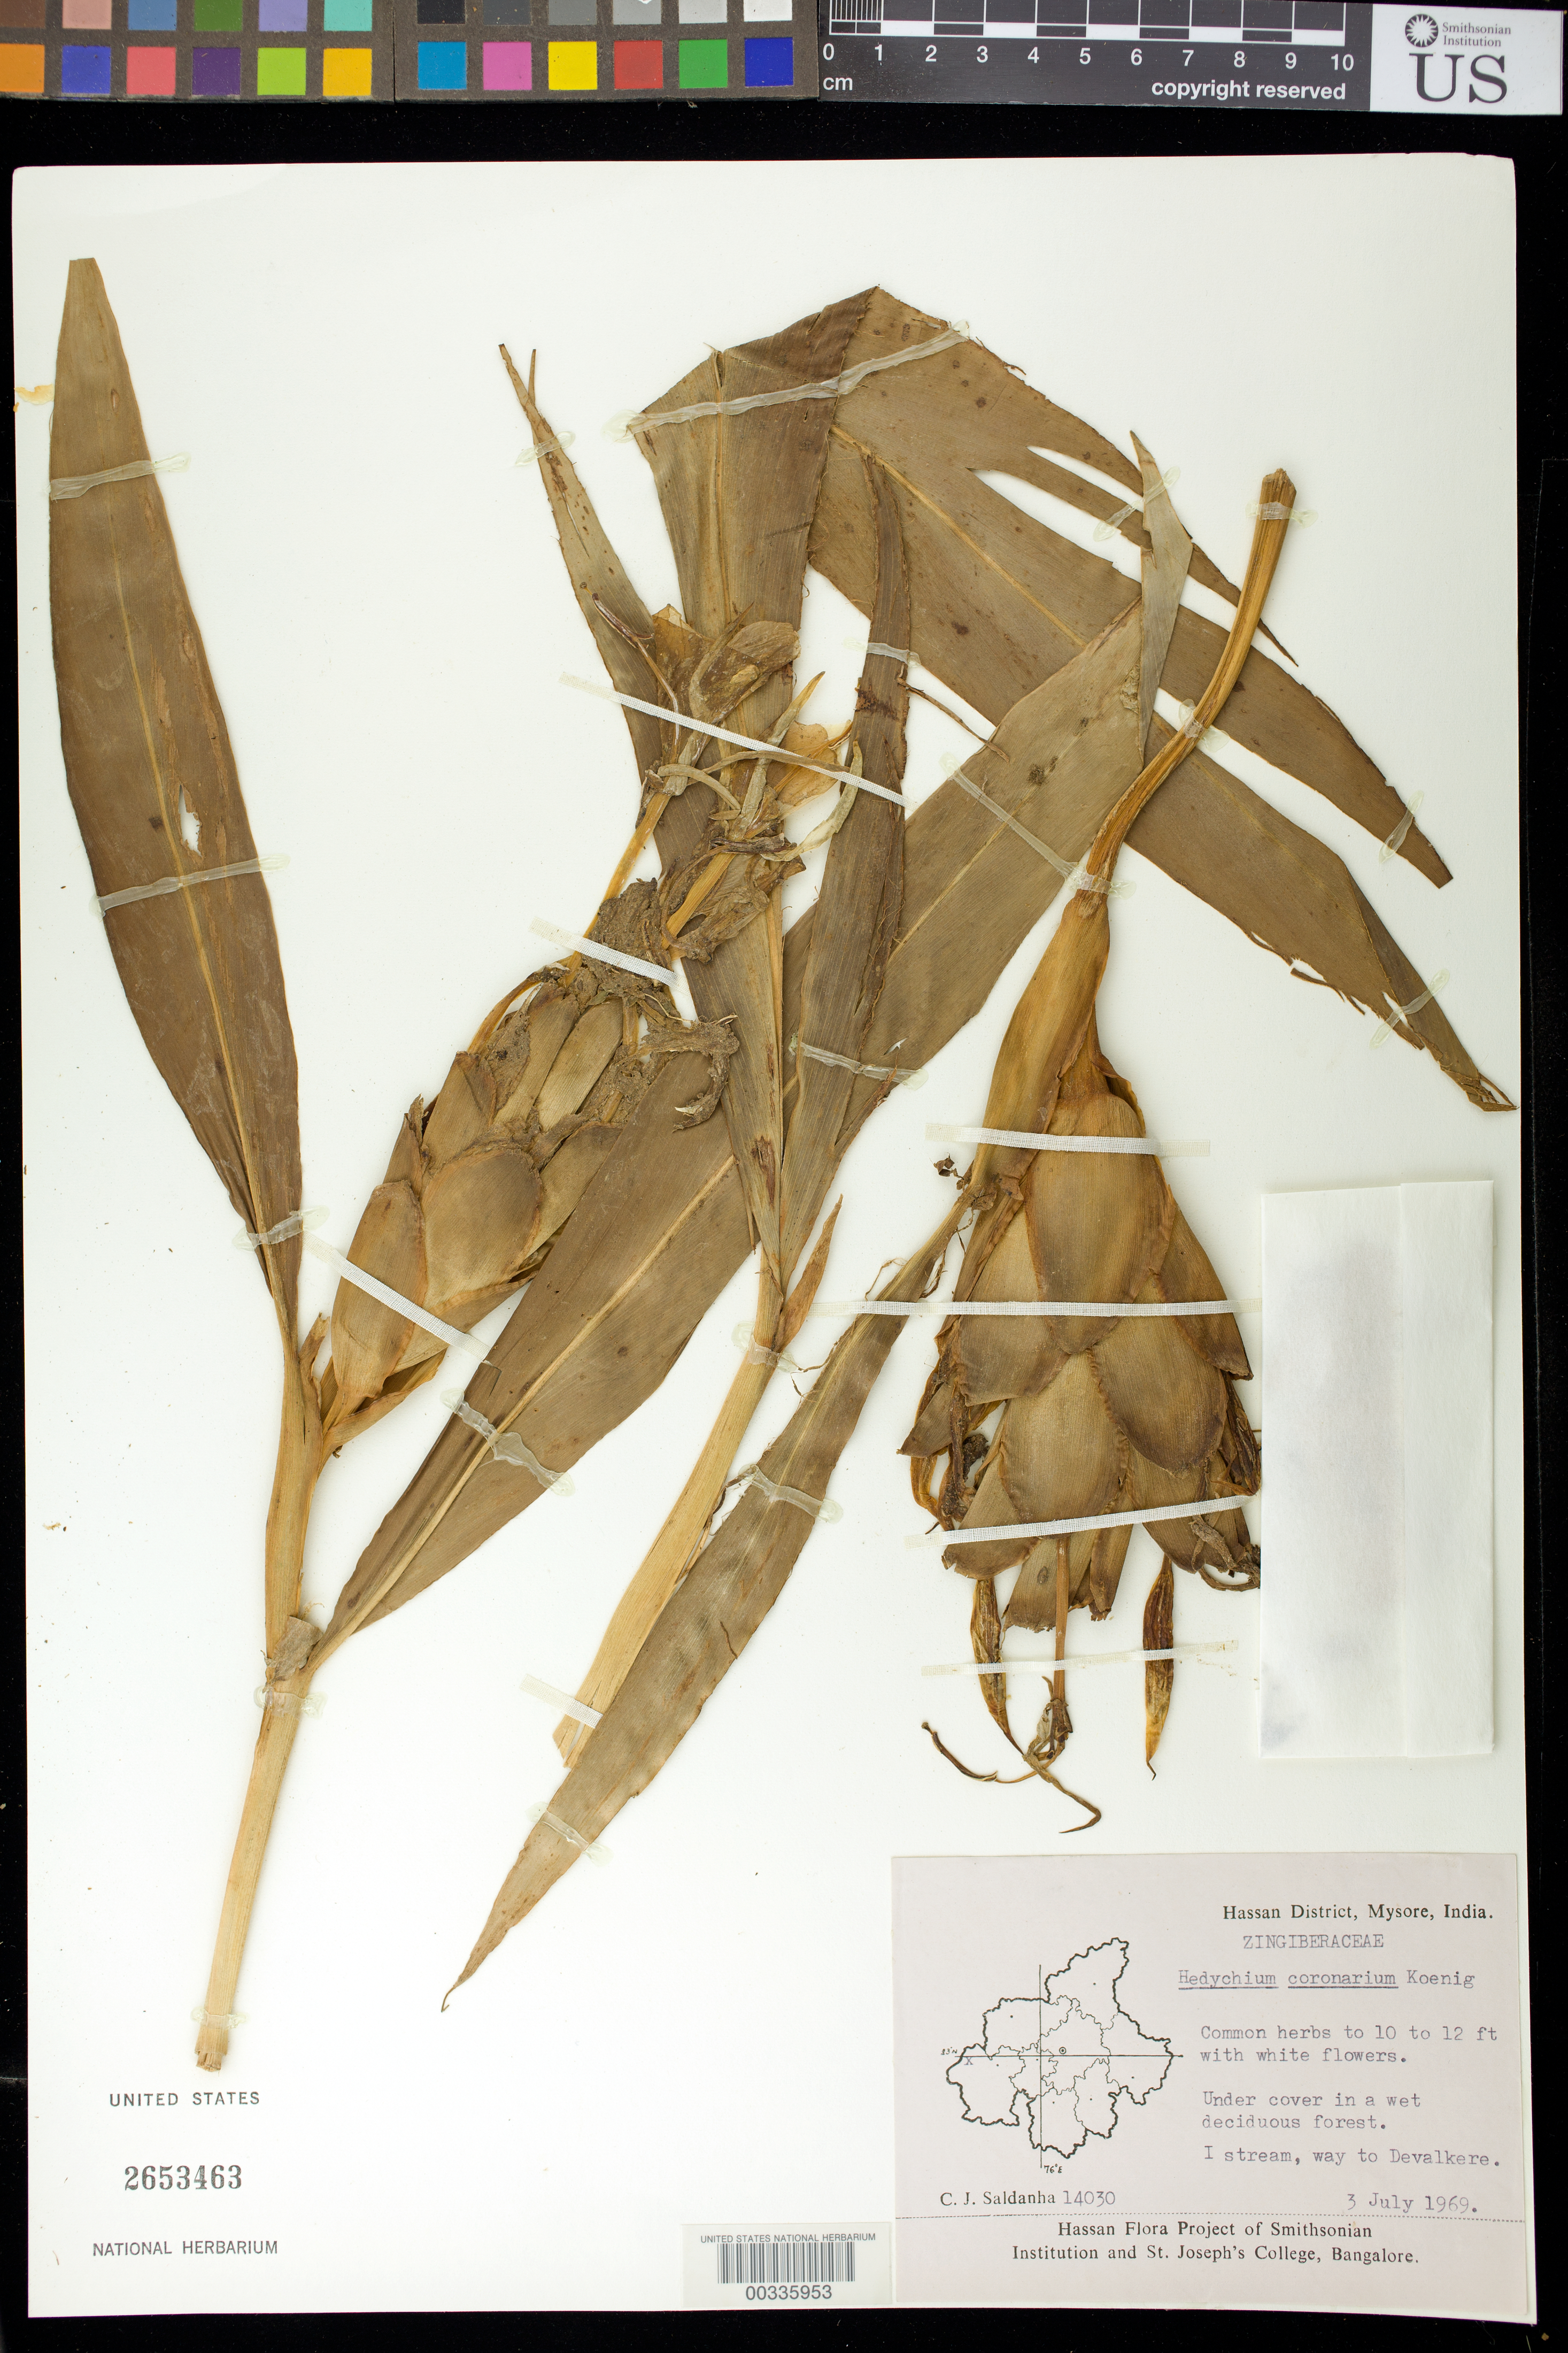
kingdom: Plantae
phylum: Tracheophyta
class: Liliopsida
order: Zingiberales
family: Zingiberaceae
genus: Hedychium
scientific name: Hedychium coronarium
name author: J. Koenig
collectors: C. J. Saldanha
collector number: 14030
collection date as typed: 03 Jul 1969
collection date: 1969-07-03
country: India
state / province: Karnataka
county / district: Hassan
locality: I stream, way to devalkere, mysore state [mysore state = karnataka.]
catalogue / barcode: US 2653463